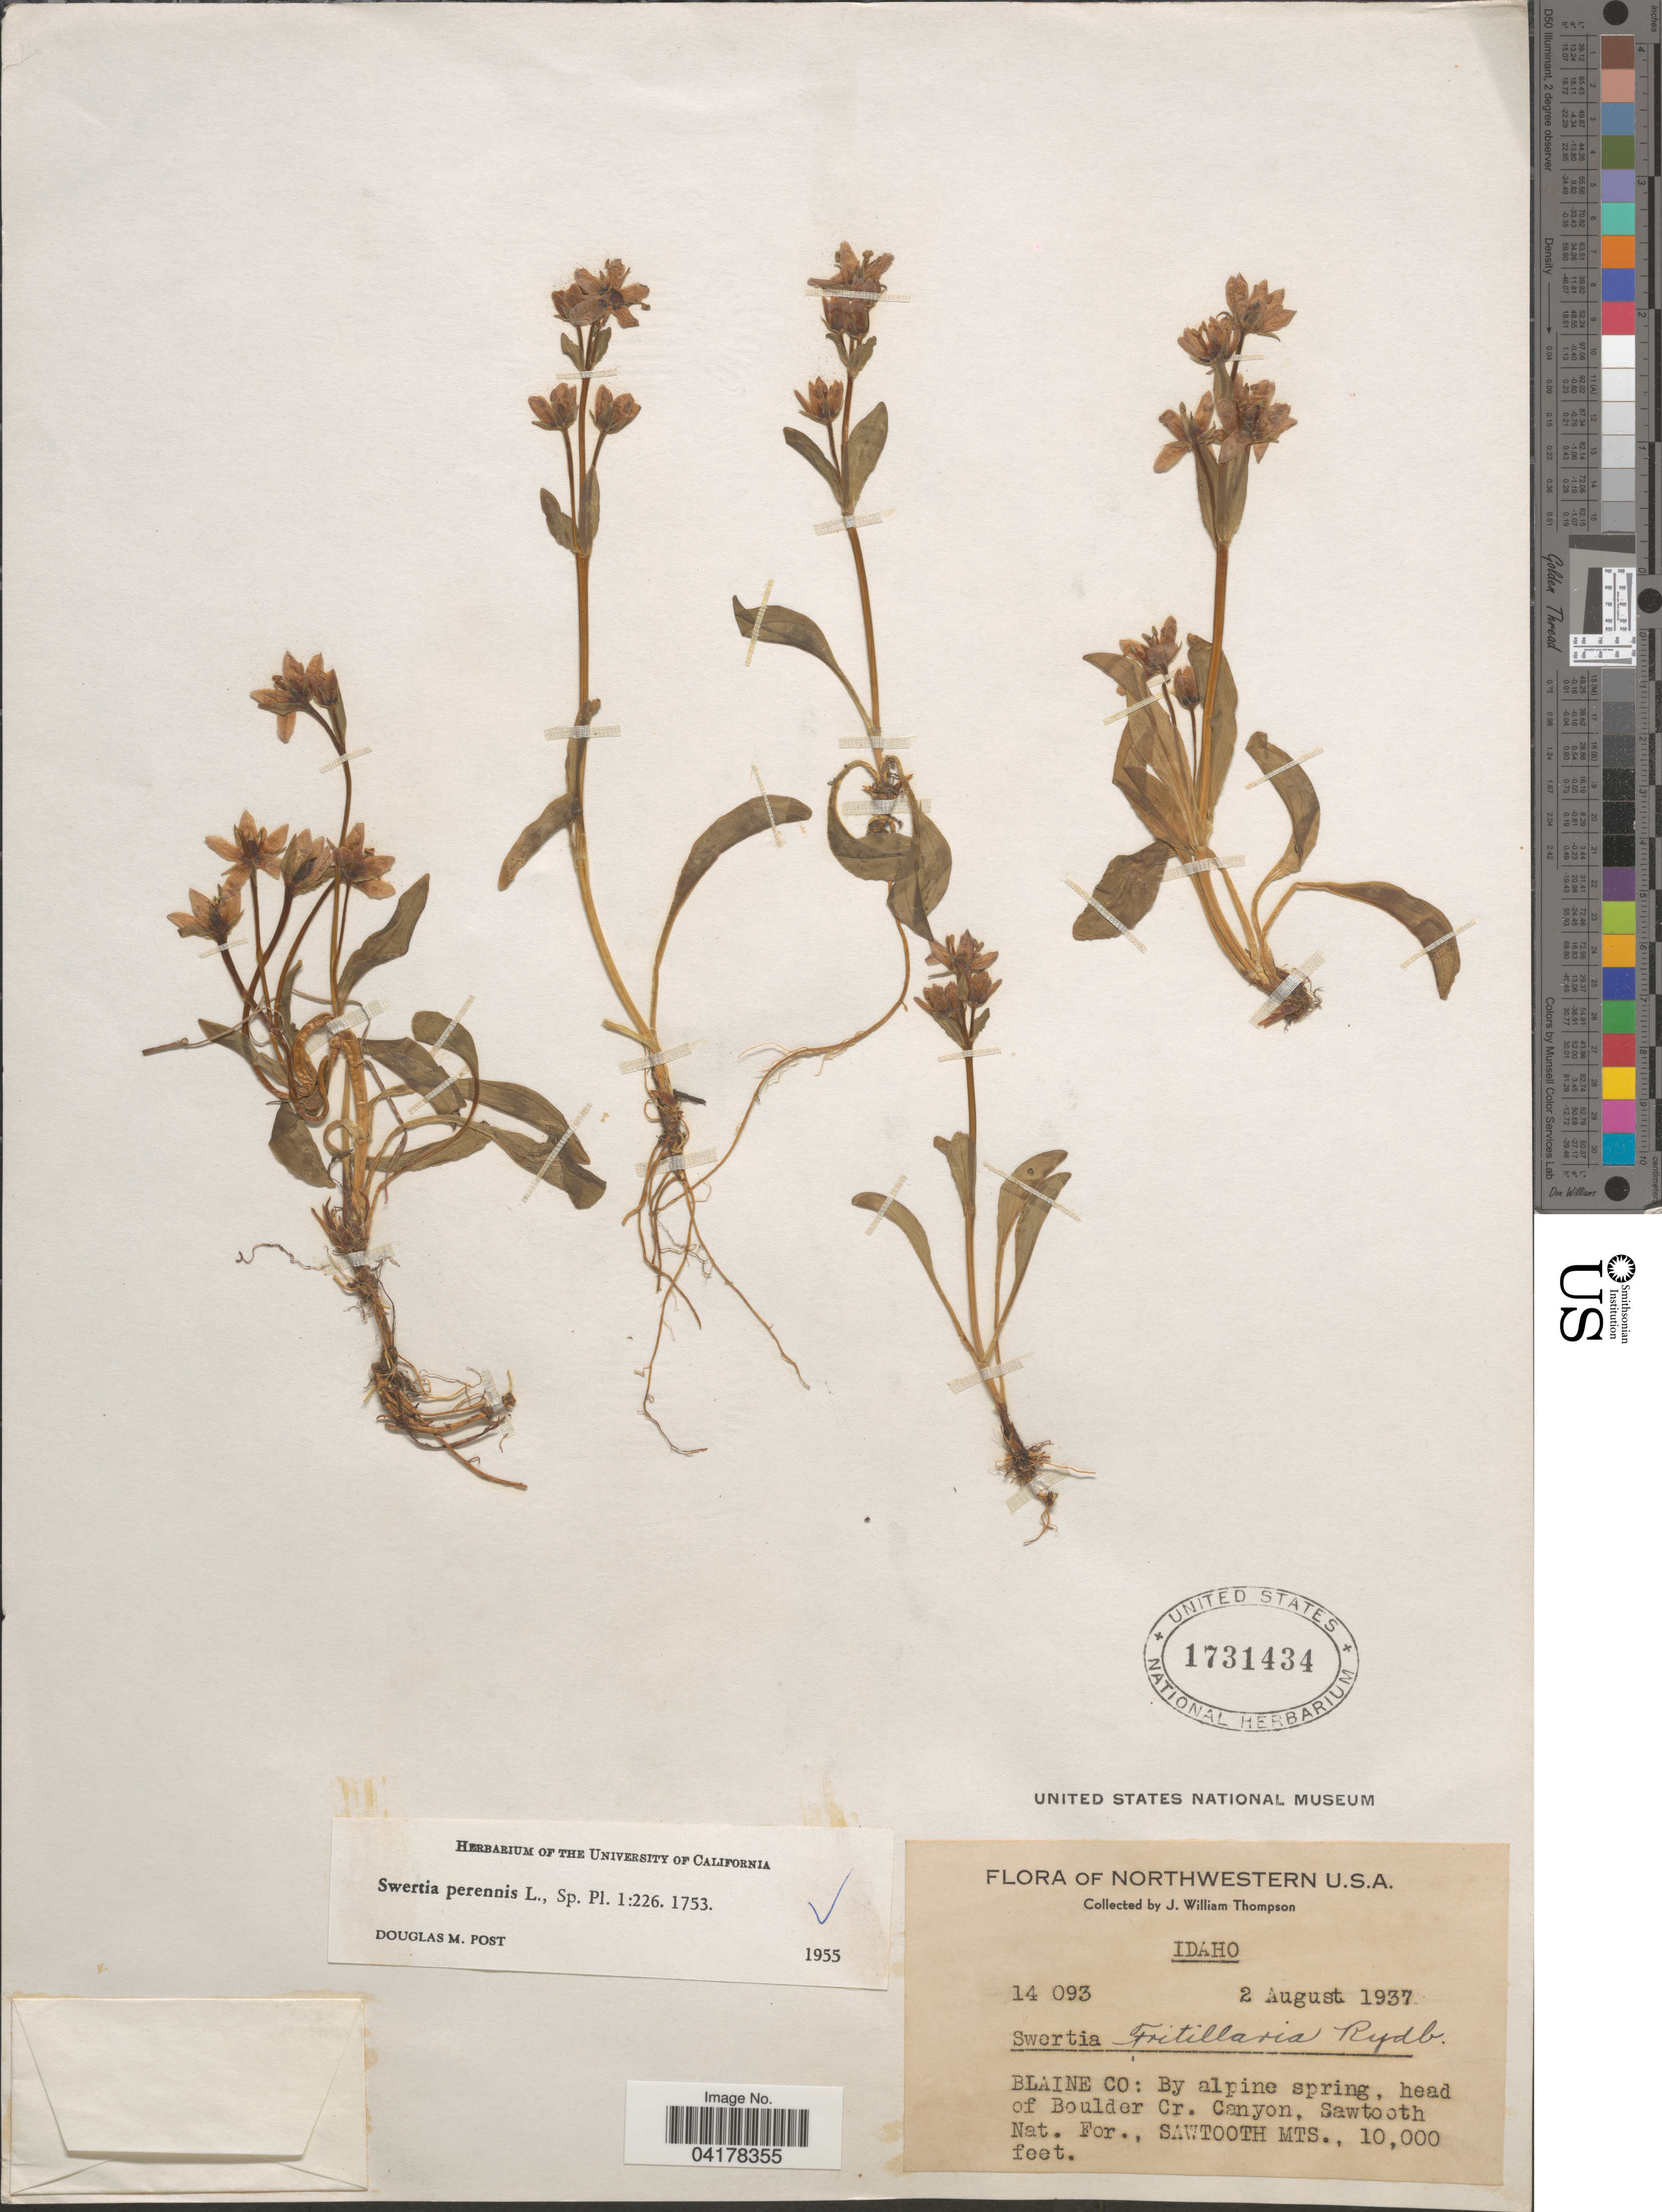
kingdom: Plantae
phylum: Tracheophyta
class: Magnoliopsida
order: Gentianales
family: Gentianaceae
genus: Swertia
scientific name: Swertia perennis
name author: L.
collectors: J. W. Thompson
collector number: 14093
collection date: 1937-08-02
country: United States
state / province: Idaho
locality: Northwestern U.S.A. Blaine Co: By alpine spring, head of Boulder Cr. Canyon, Sawtooth Nat. For., Sawtooth Mts.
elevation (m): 3048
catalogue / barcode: US 1731434